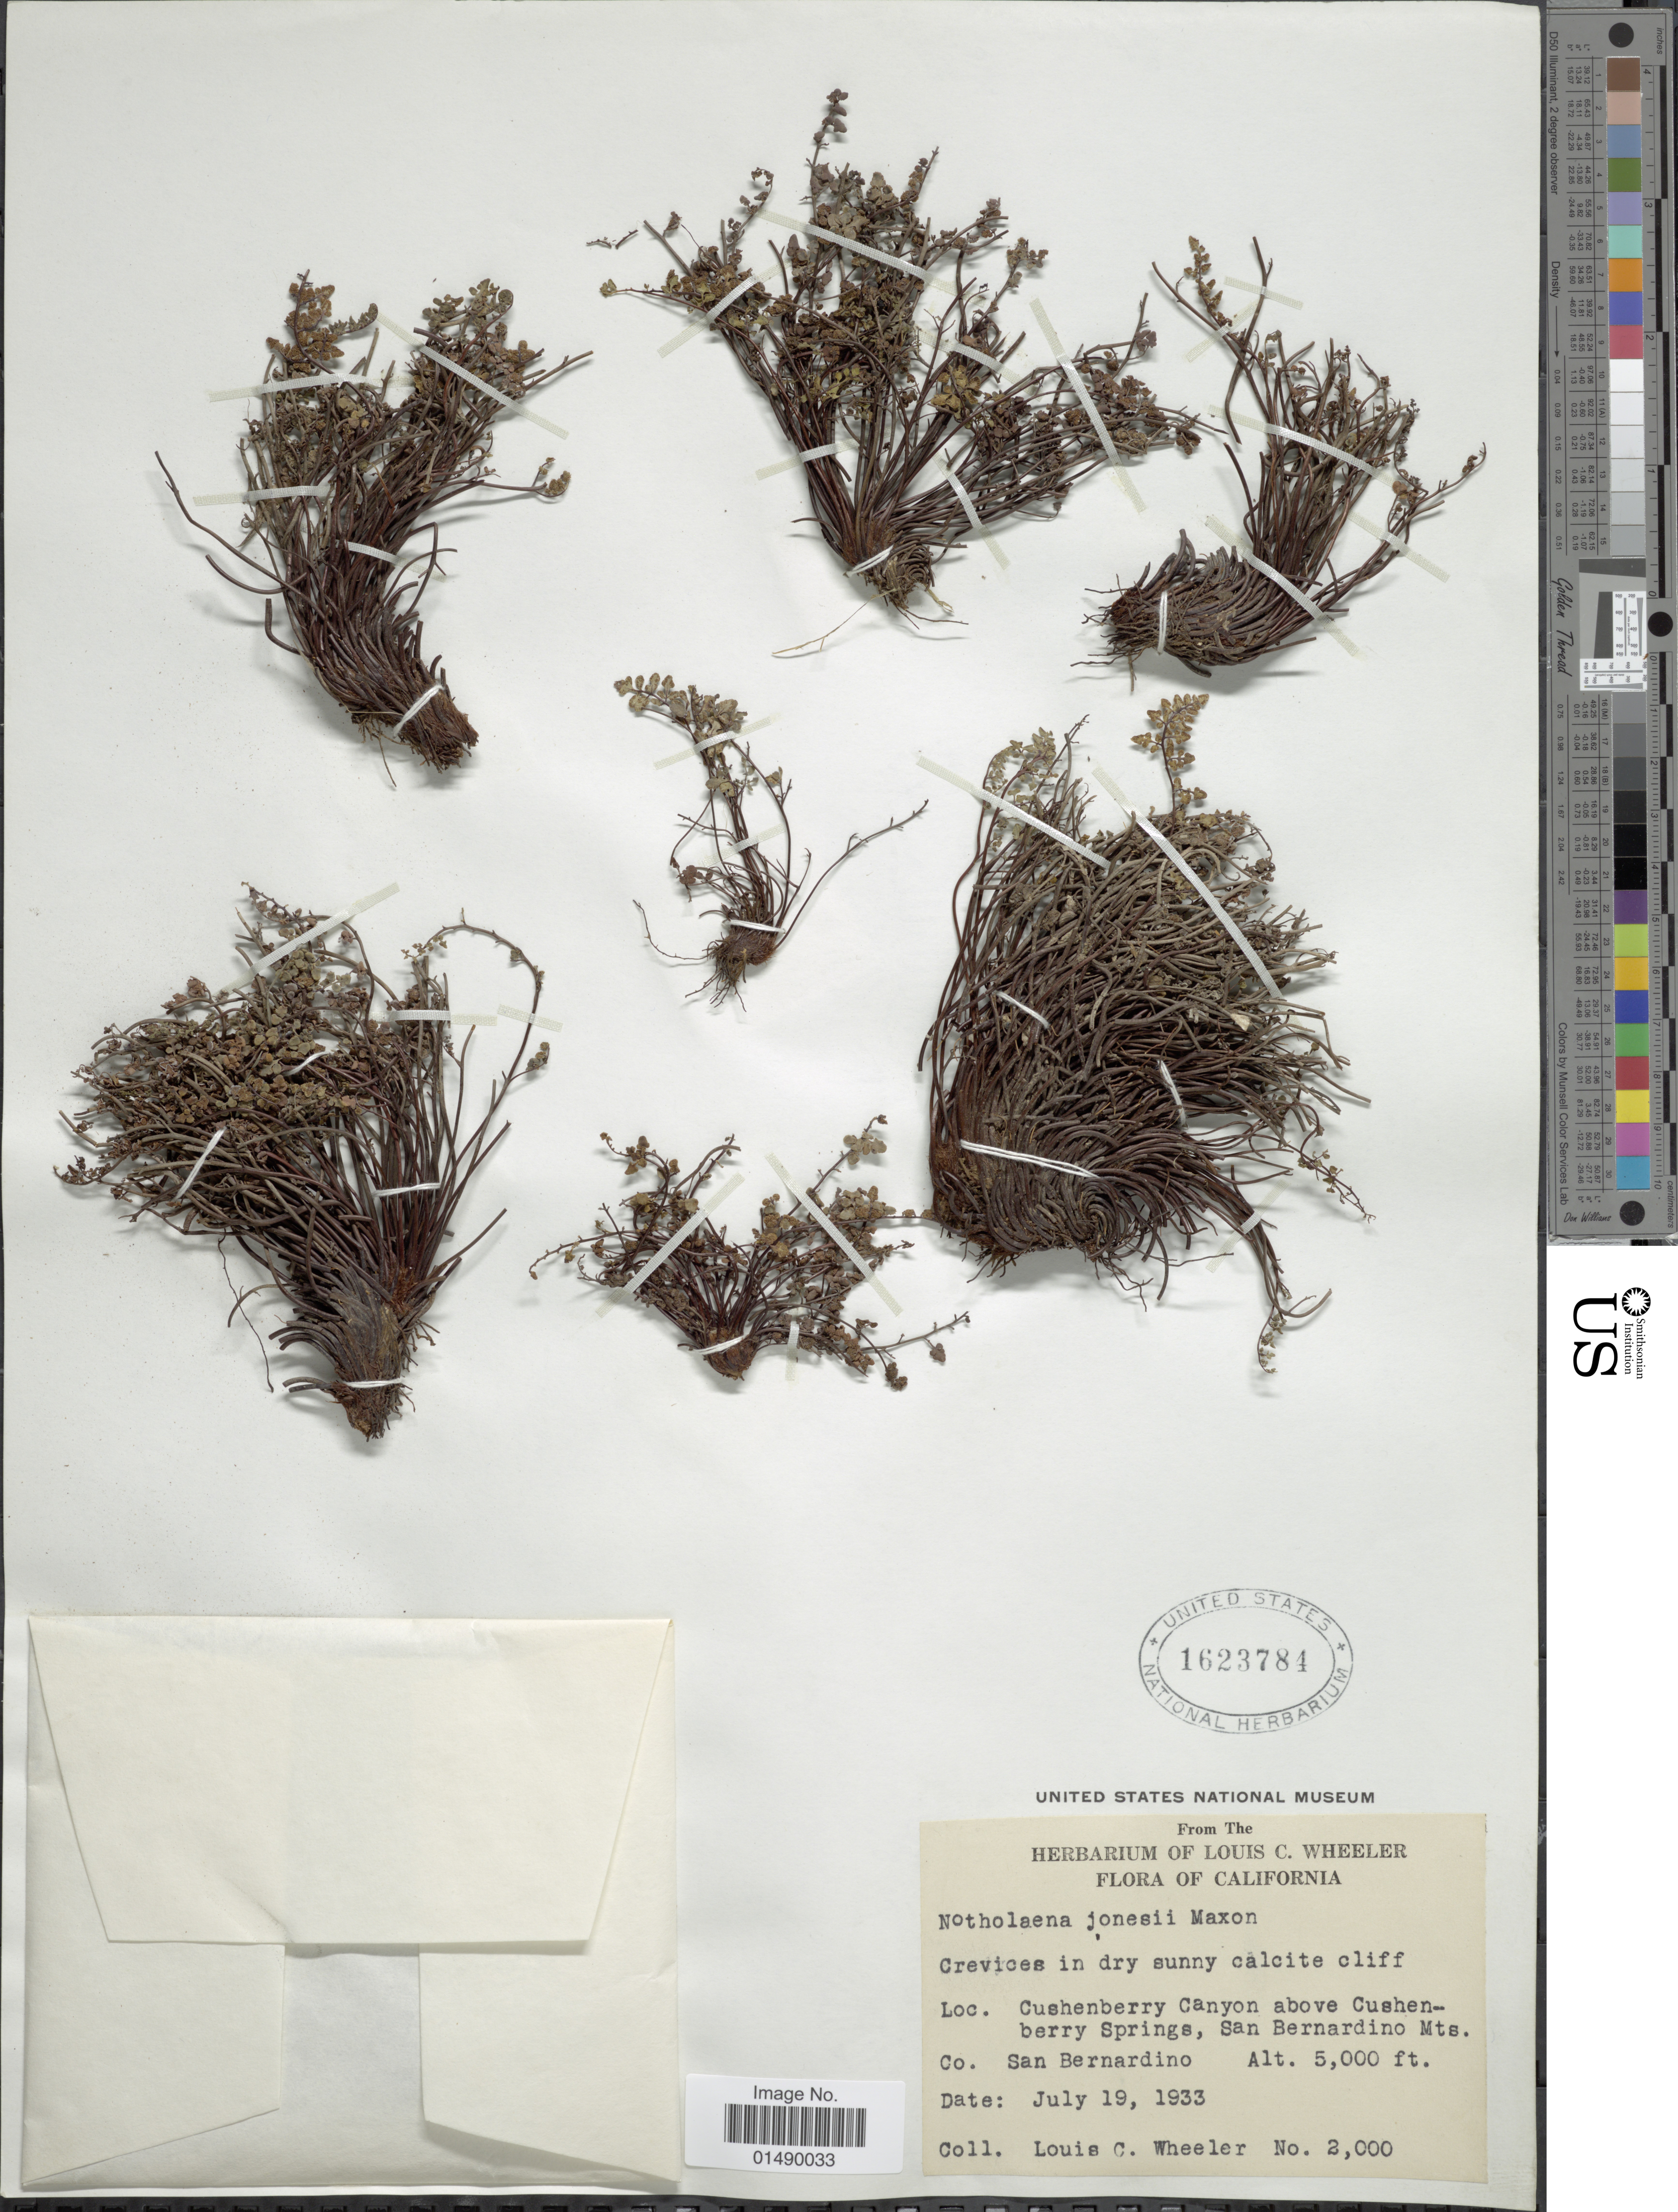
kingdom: Plantae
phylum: Tracheophyta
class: Polypodiopsida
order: Polypodiales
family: Pteridaceae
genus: Argyrochosma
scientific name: Argyrochosma jonesii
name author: (Maxon) Windham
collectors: L. C. Wheeler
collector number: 2000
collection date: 1933-07-19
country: United States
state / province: California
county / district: San Bernardino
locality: California, Cushenberry Canyon above Cushemberry Springs, San Bernardino Mts.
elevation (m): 1524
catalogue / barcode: US 1623784